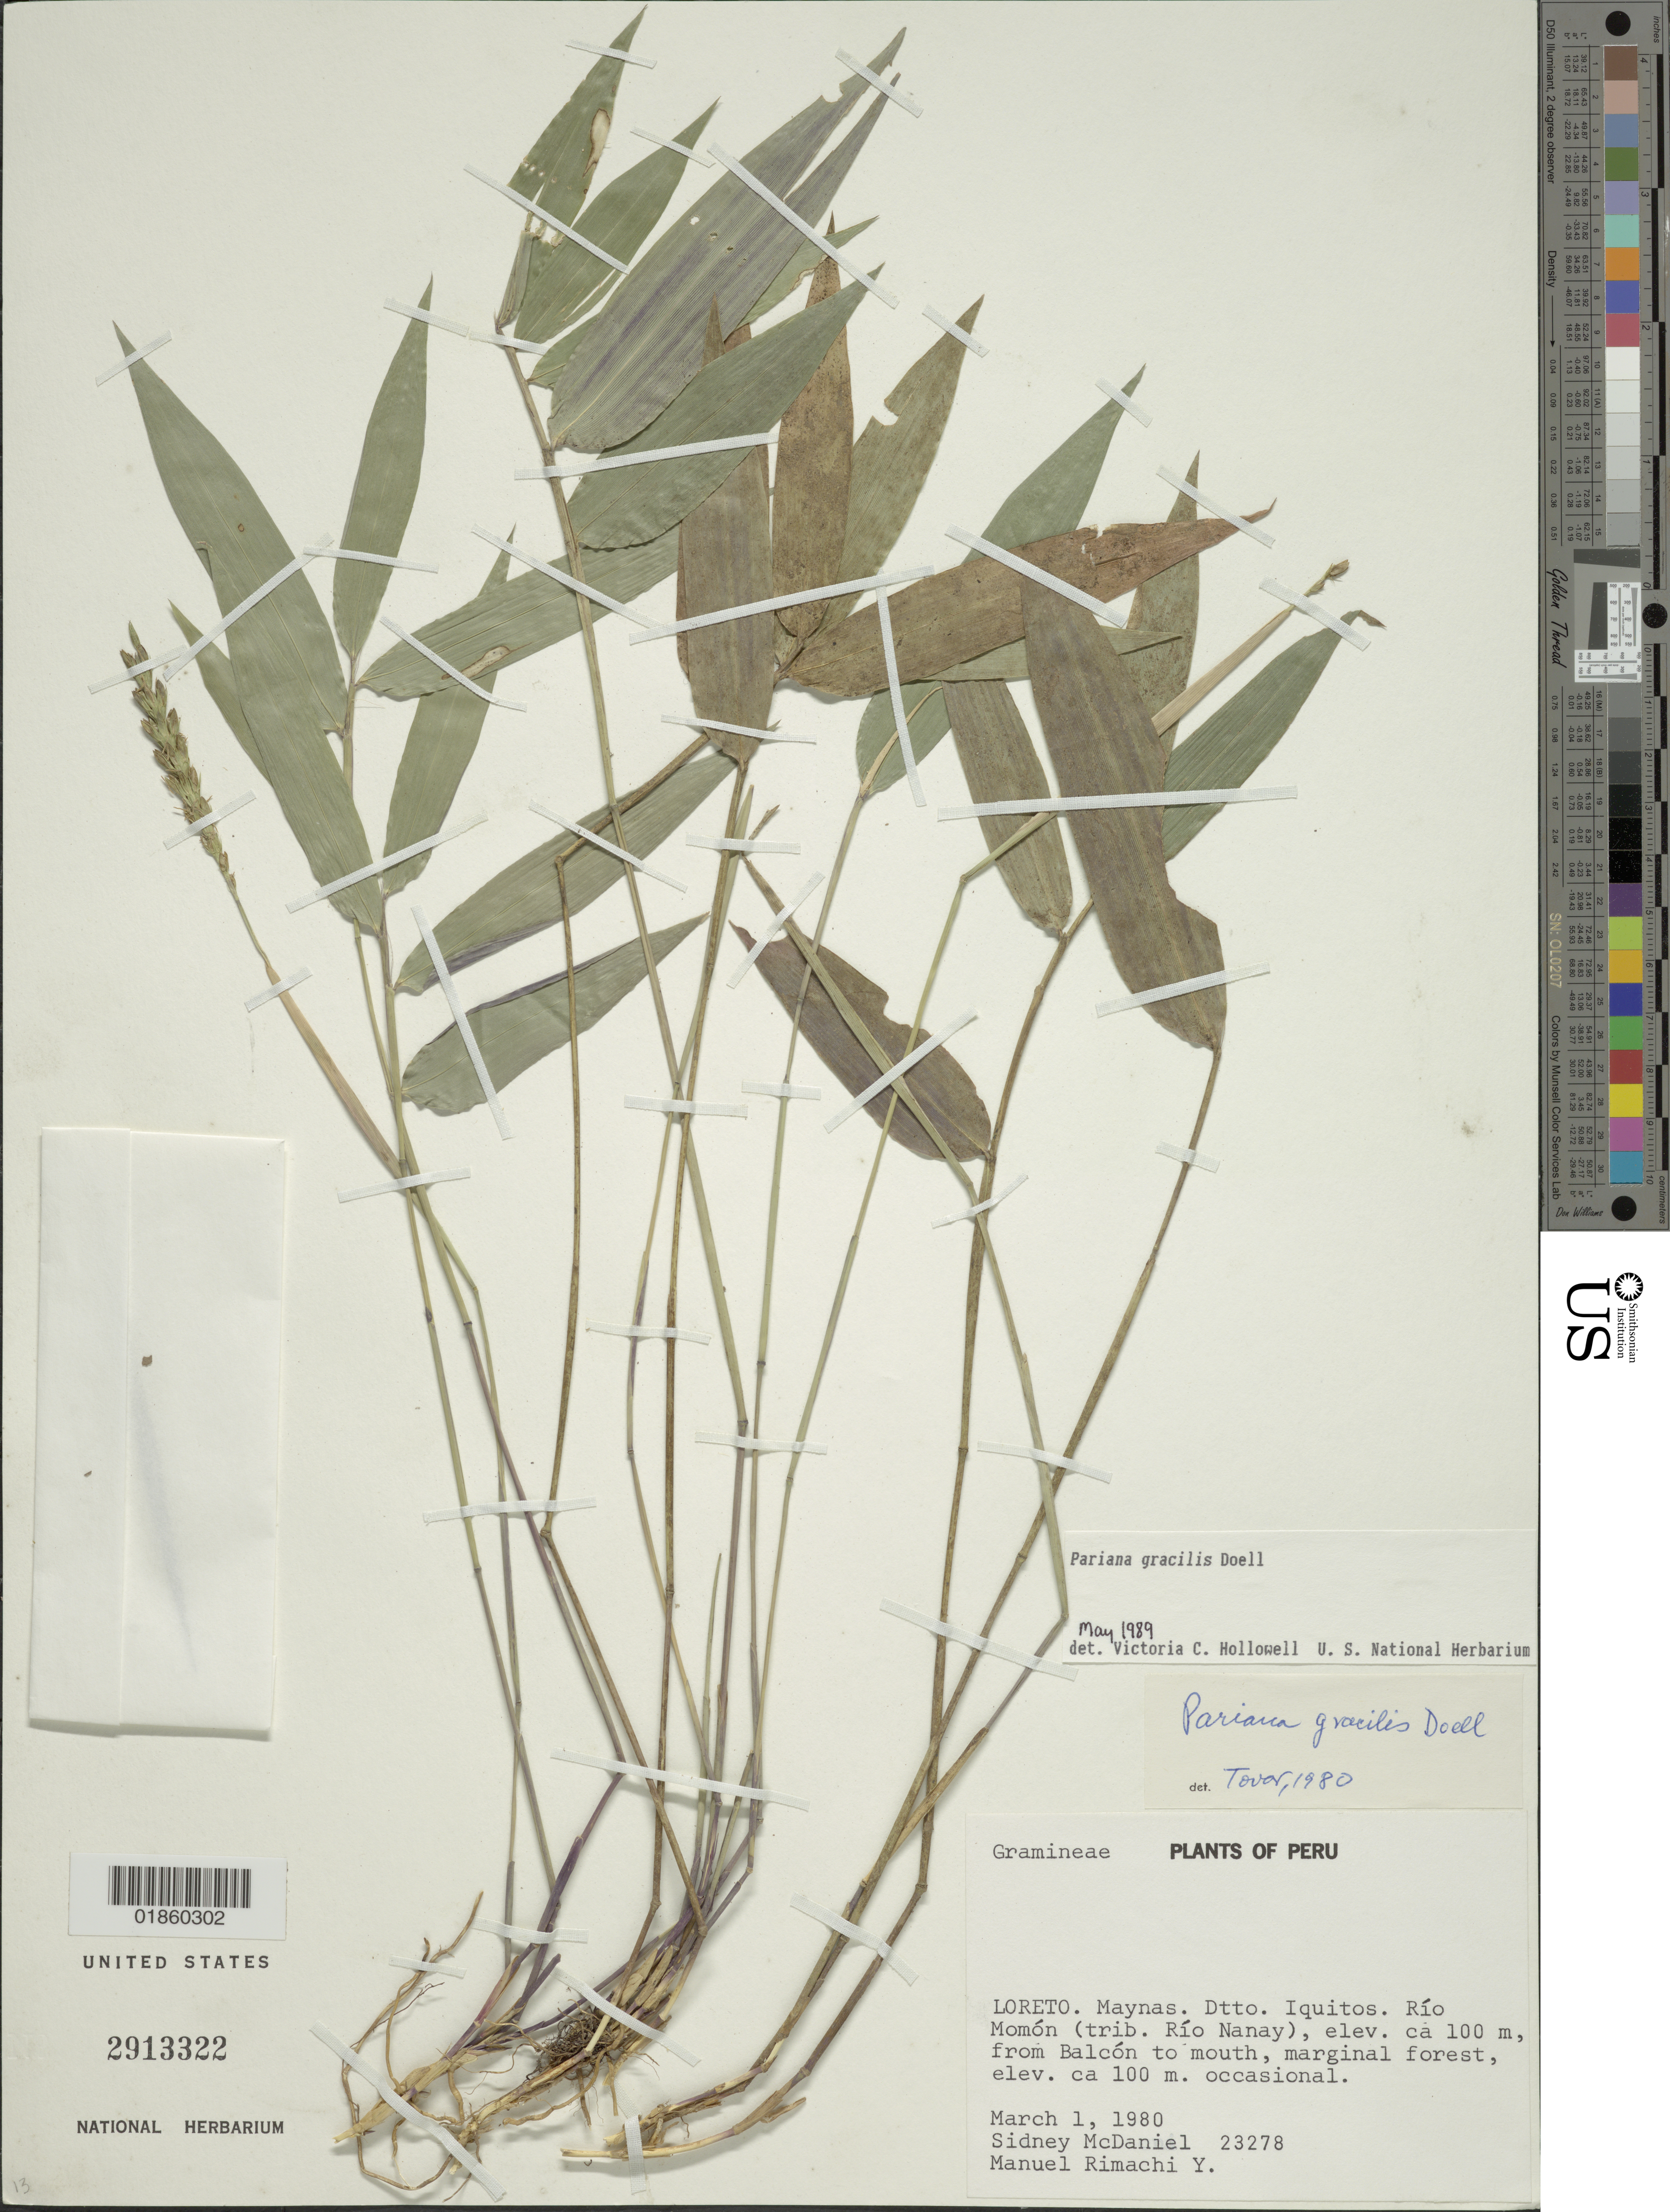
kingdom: Plantae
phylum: Tracheophyta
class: Liliopsida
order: Poales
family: Poaceae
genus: Pariana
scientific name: Pariana gracilis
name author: Döll in Mart.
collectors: S. McDaniel & M. Rimachi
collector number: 23278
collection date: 1980-03-01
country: Peru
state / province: Loreto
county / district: Maynas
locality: Dtto. Iquitos. Rio Momon (trib. Rio Nanay).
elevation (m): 23278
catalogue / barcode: US 2913322